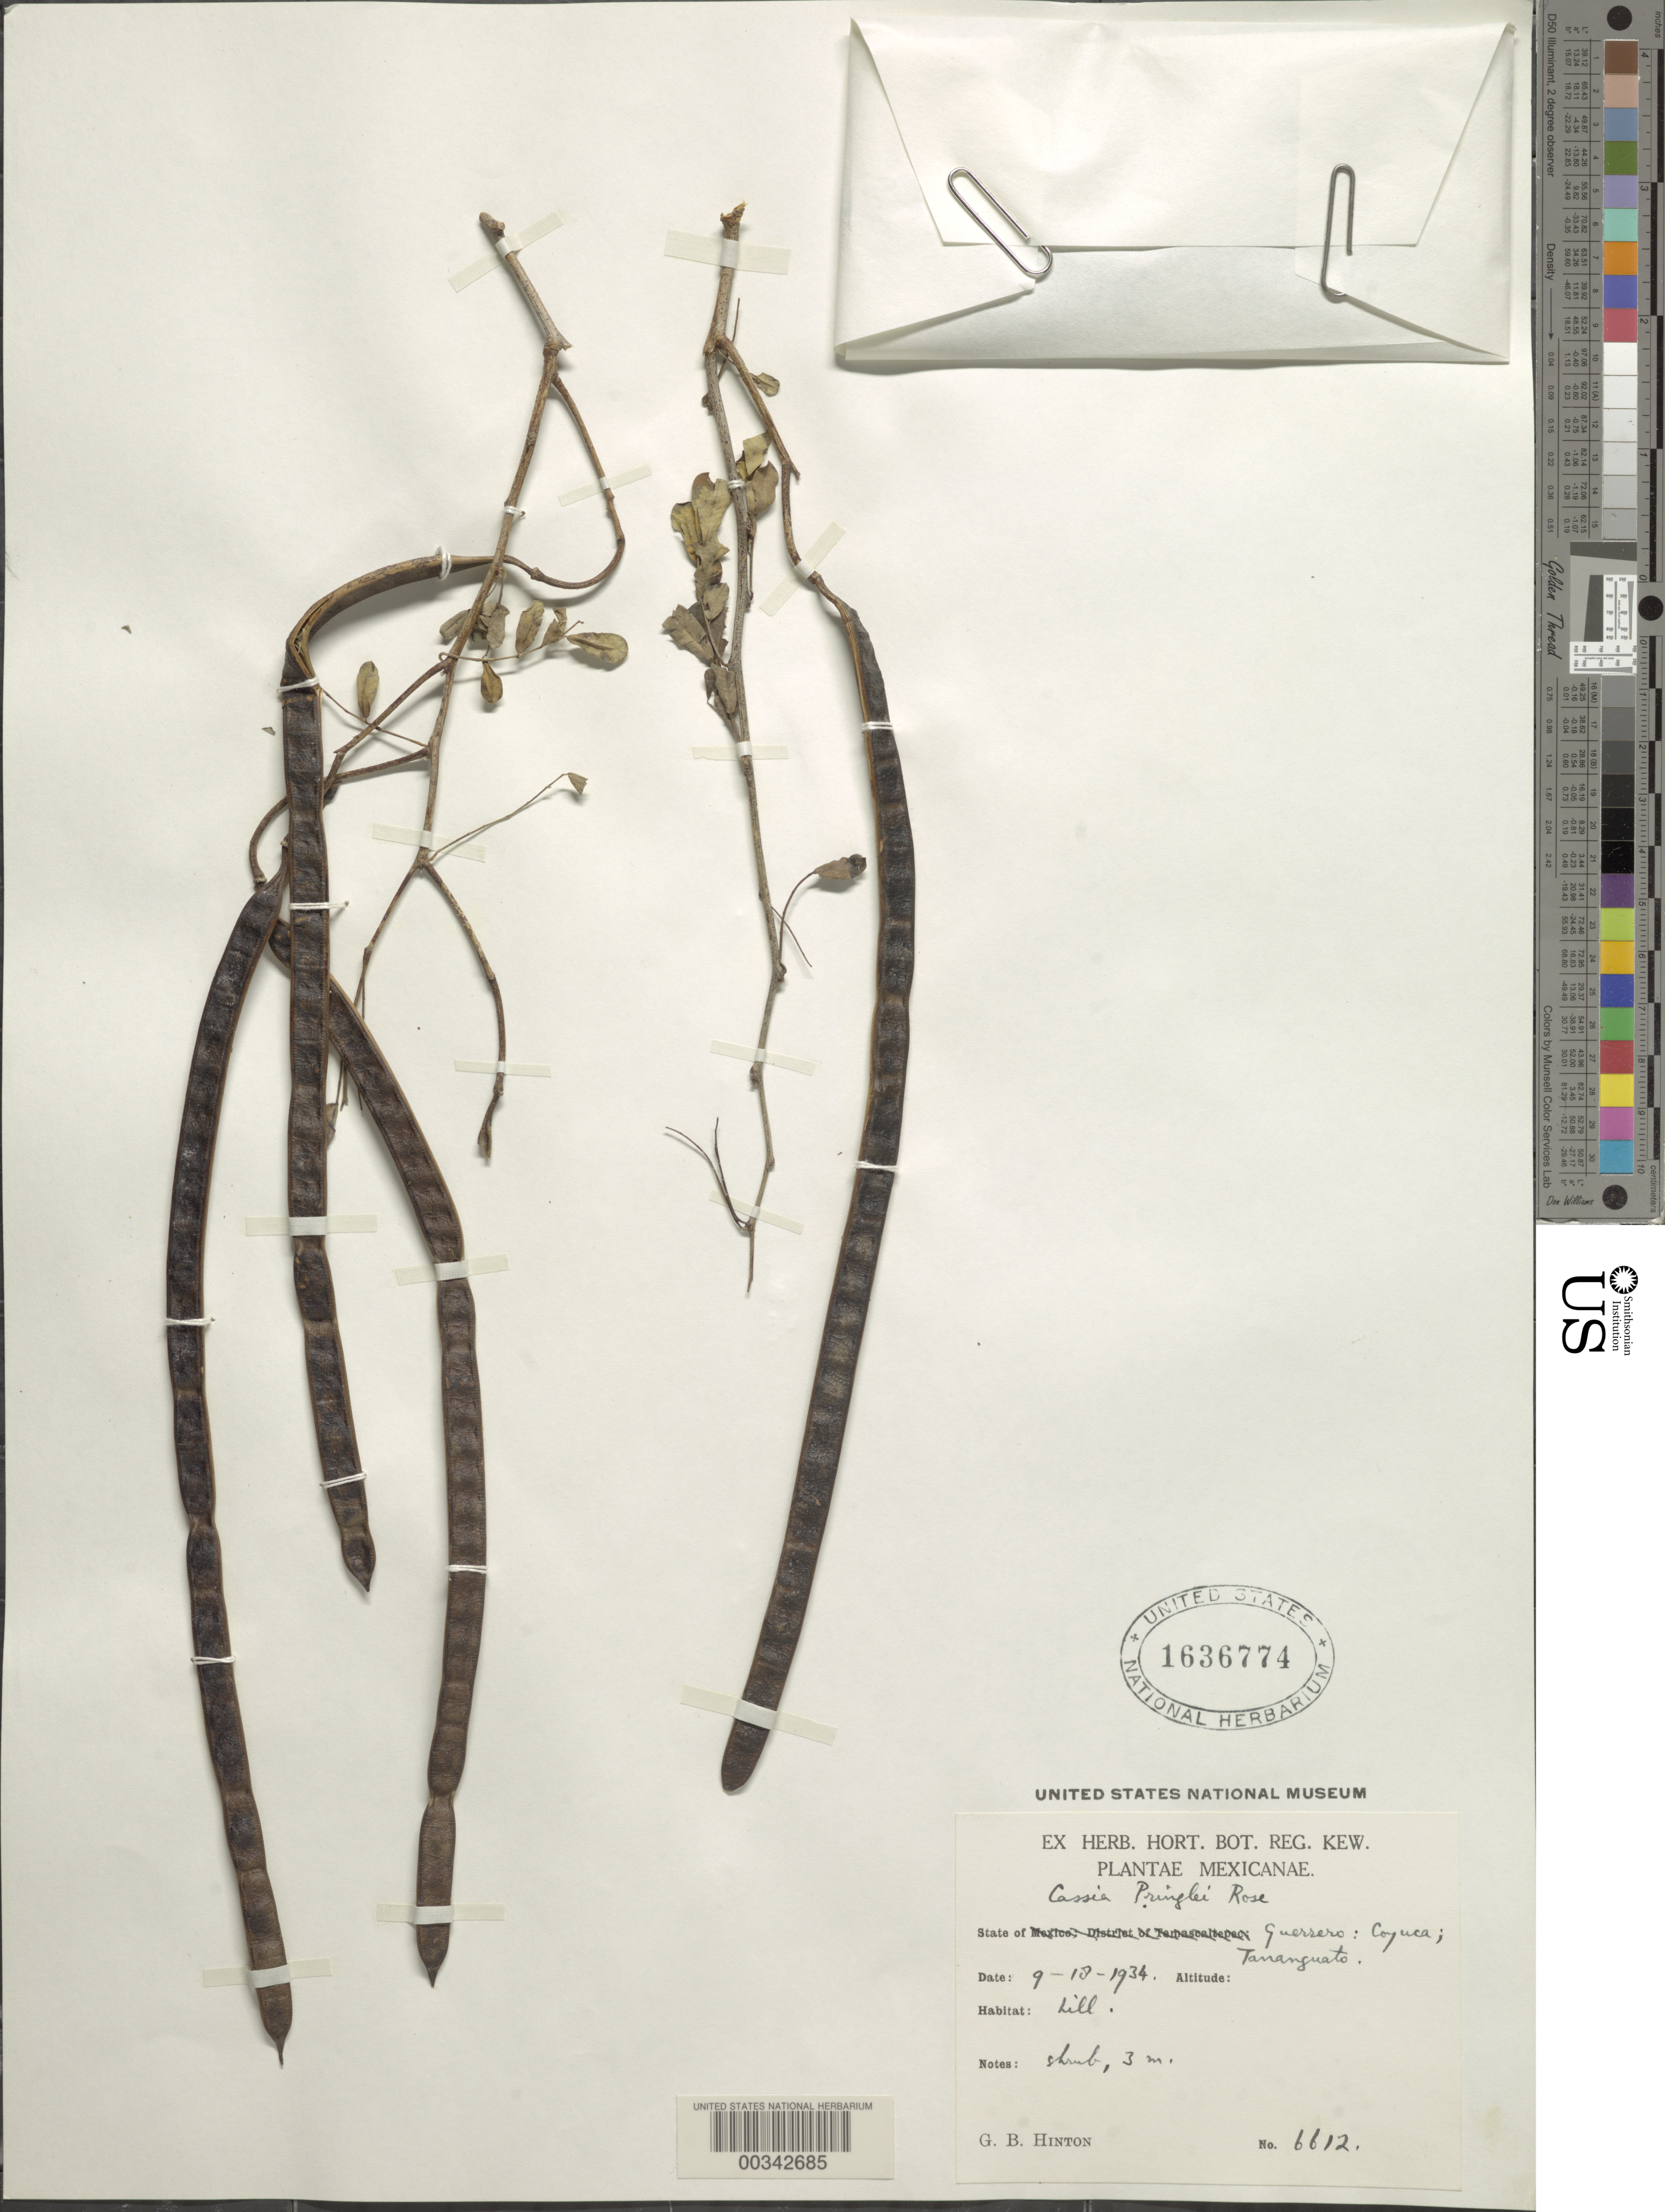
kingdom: Plantae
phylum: Tracheophyta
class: Magnoliopsida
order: Fabales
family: Fabaceae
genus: Senna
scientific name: Senna wislizeni var. pringlei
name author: (Rose) H.S. Irwin & Barneby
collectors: G. B. Hinton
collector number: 6612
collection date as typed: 13 Sep 1934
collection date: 1934-09-13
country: Mexico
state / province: Guerrero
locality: Coyuca; Tarranguato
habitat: Hill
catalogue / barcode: US 1636774